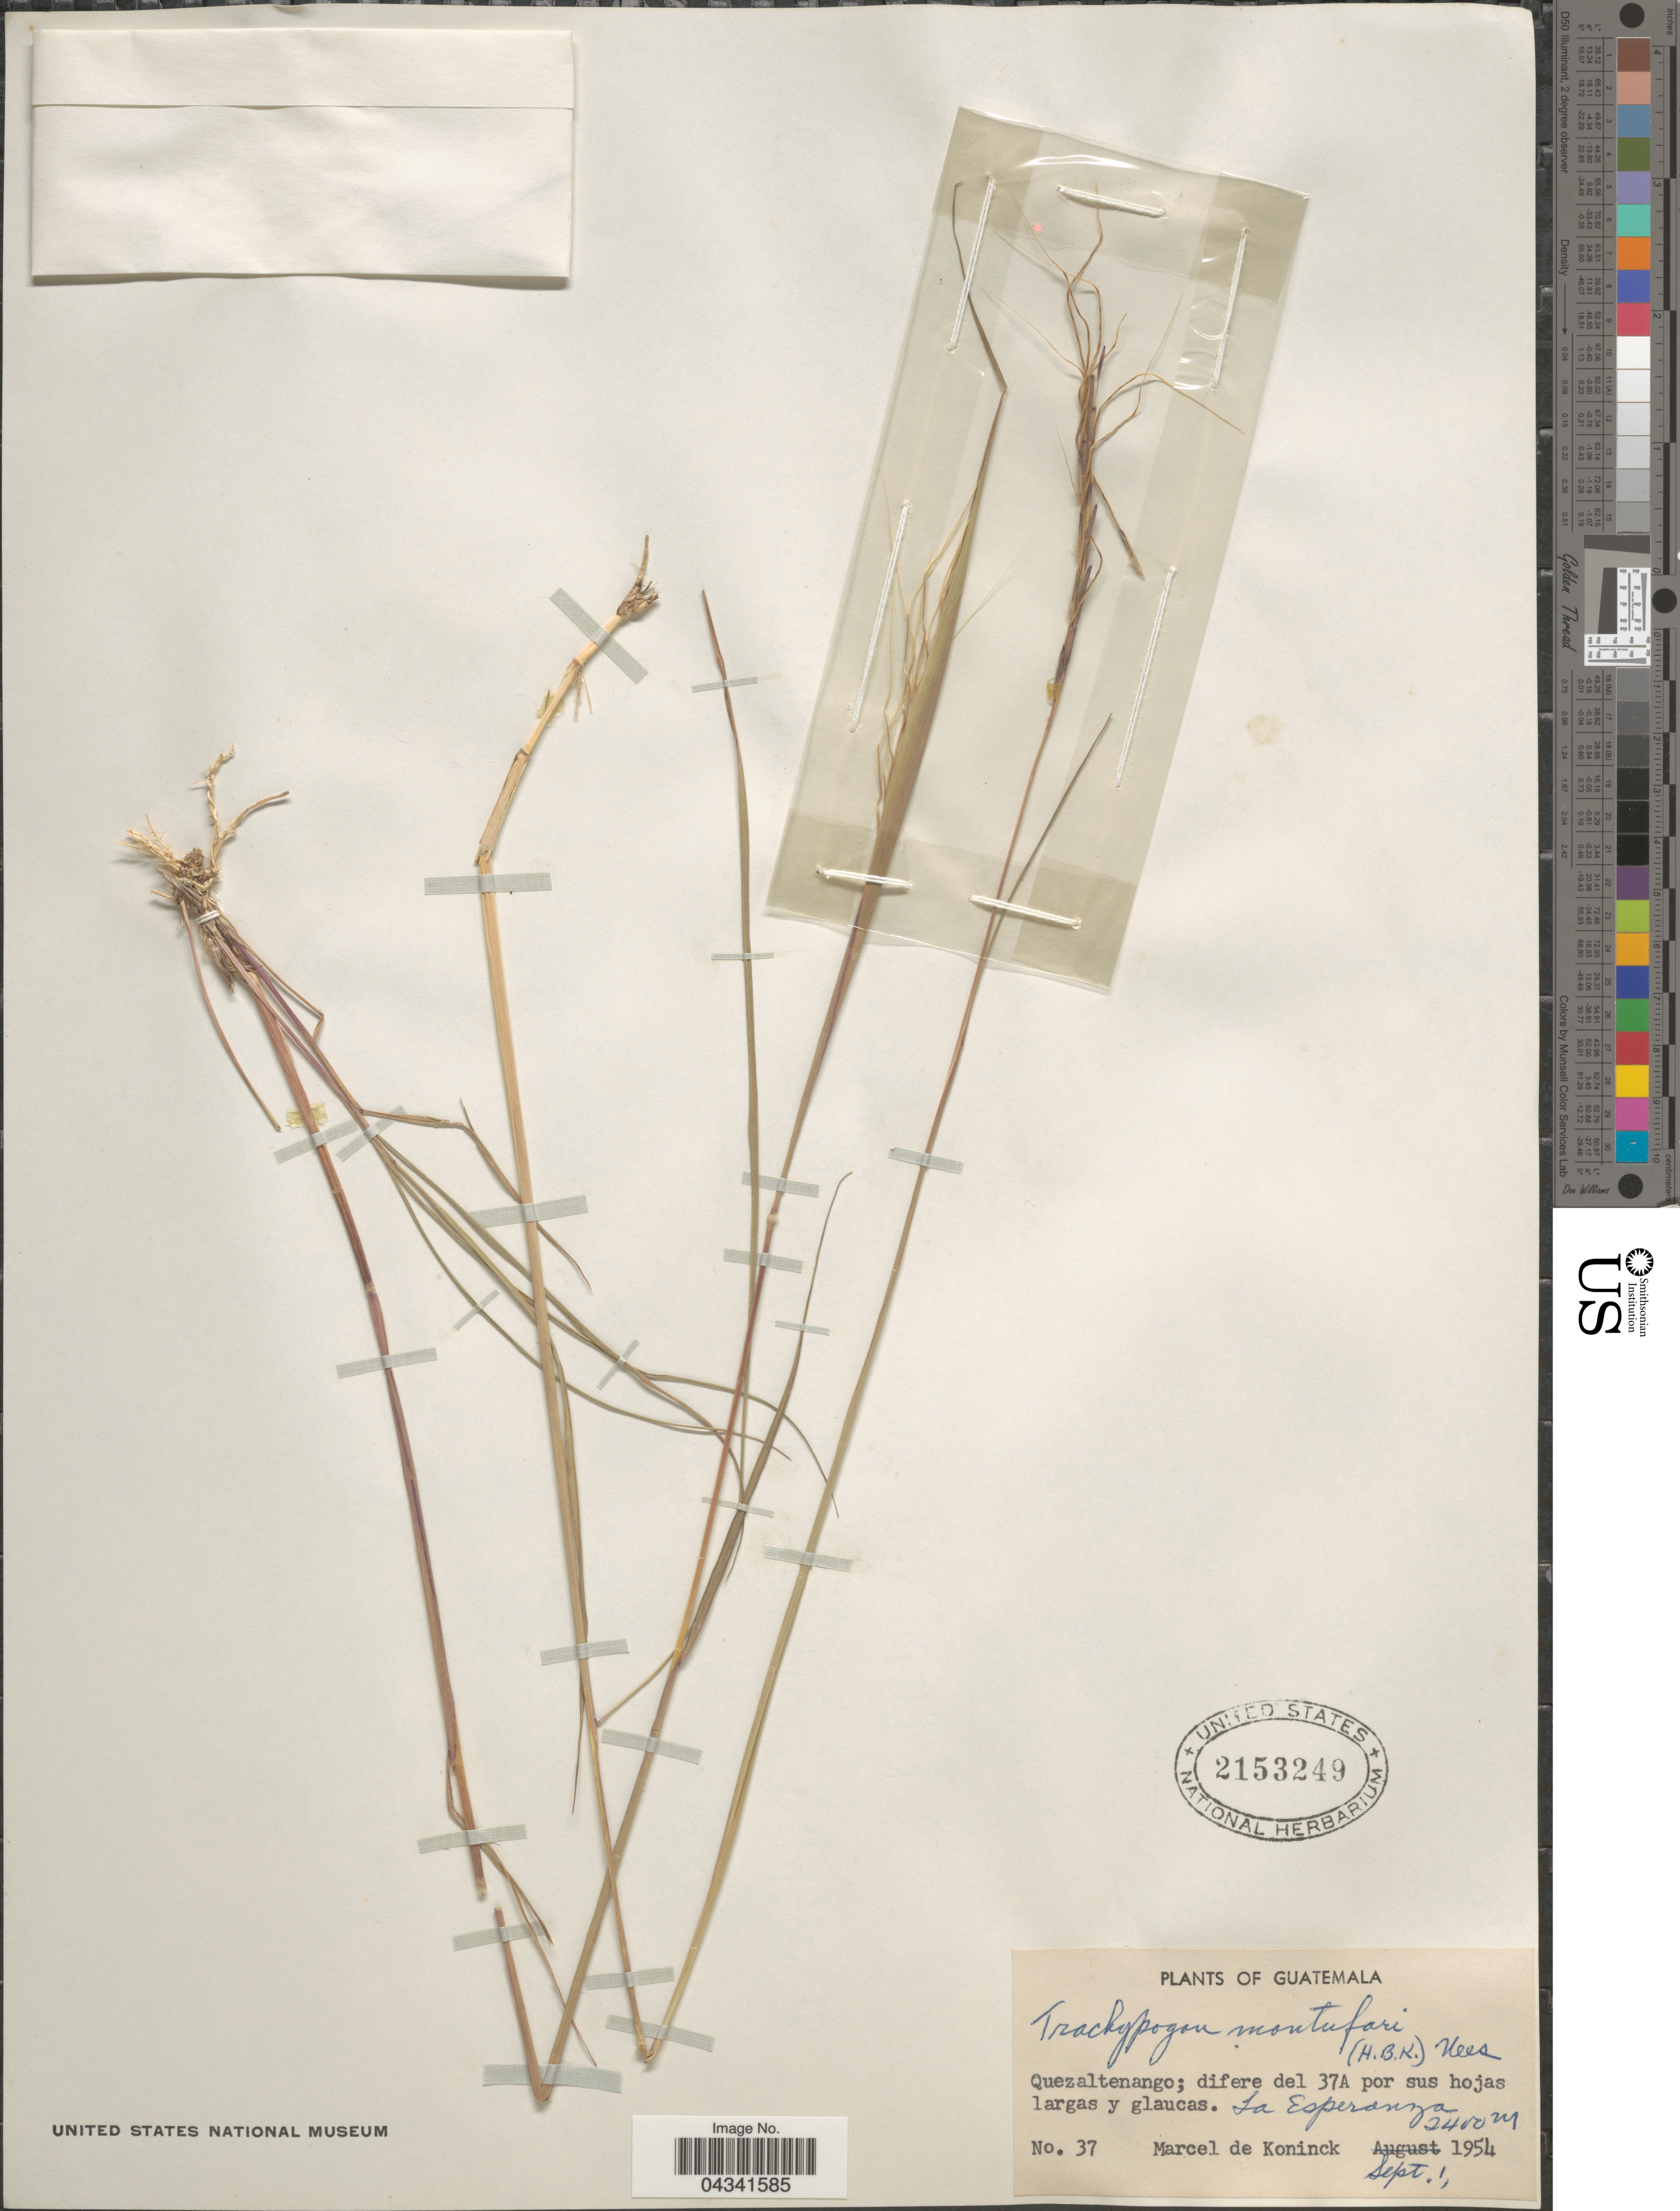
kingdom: Plantae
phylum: Tracheophyta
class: Liliopsida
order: Poales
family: Poaceae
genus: Trachypogon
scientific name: Trachypogon spicatus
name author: (L. f.) Kuntze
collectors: M. de Konick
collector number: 37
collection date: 1954-09-01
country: Guatemala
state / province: Quetzaltenango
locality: Difere del 37A por sus hojas largas y glaucas. La Esperanza.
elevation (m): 2400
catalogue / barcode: US 2153249